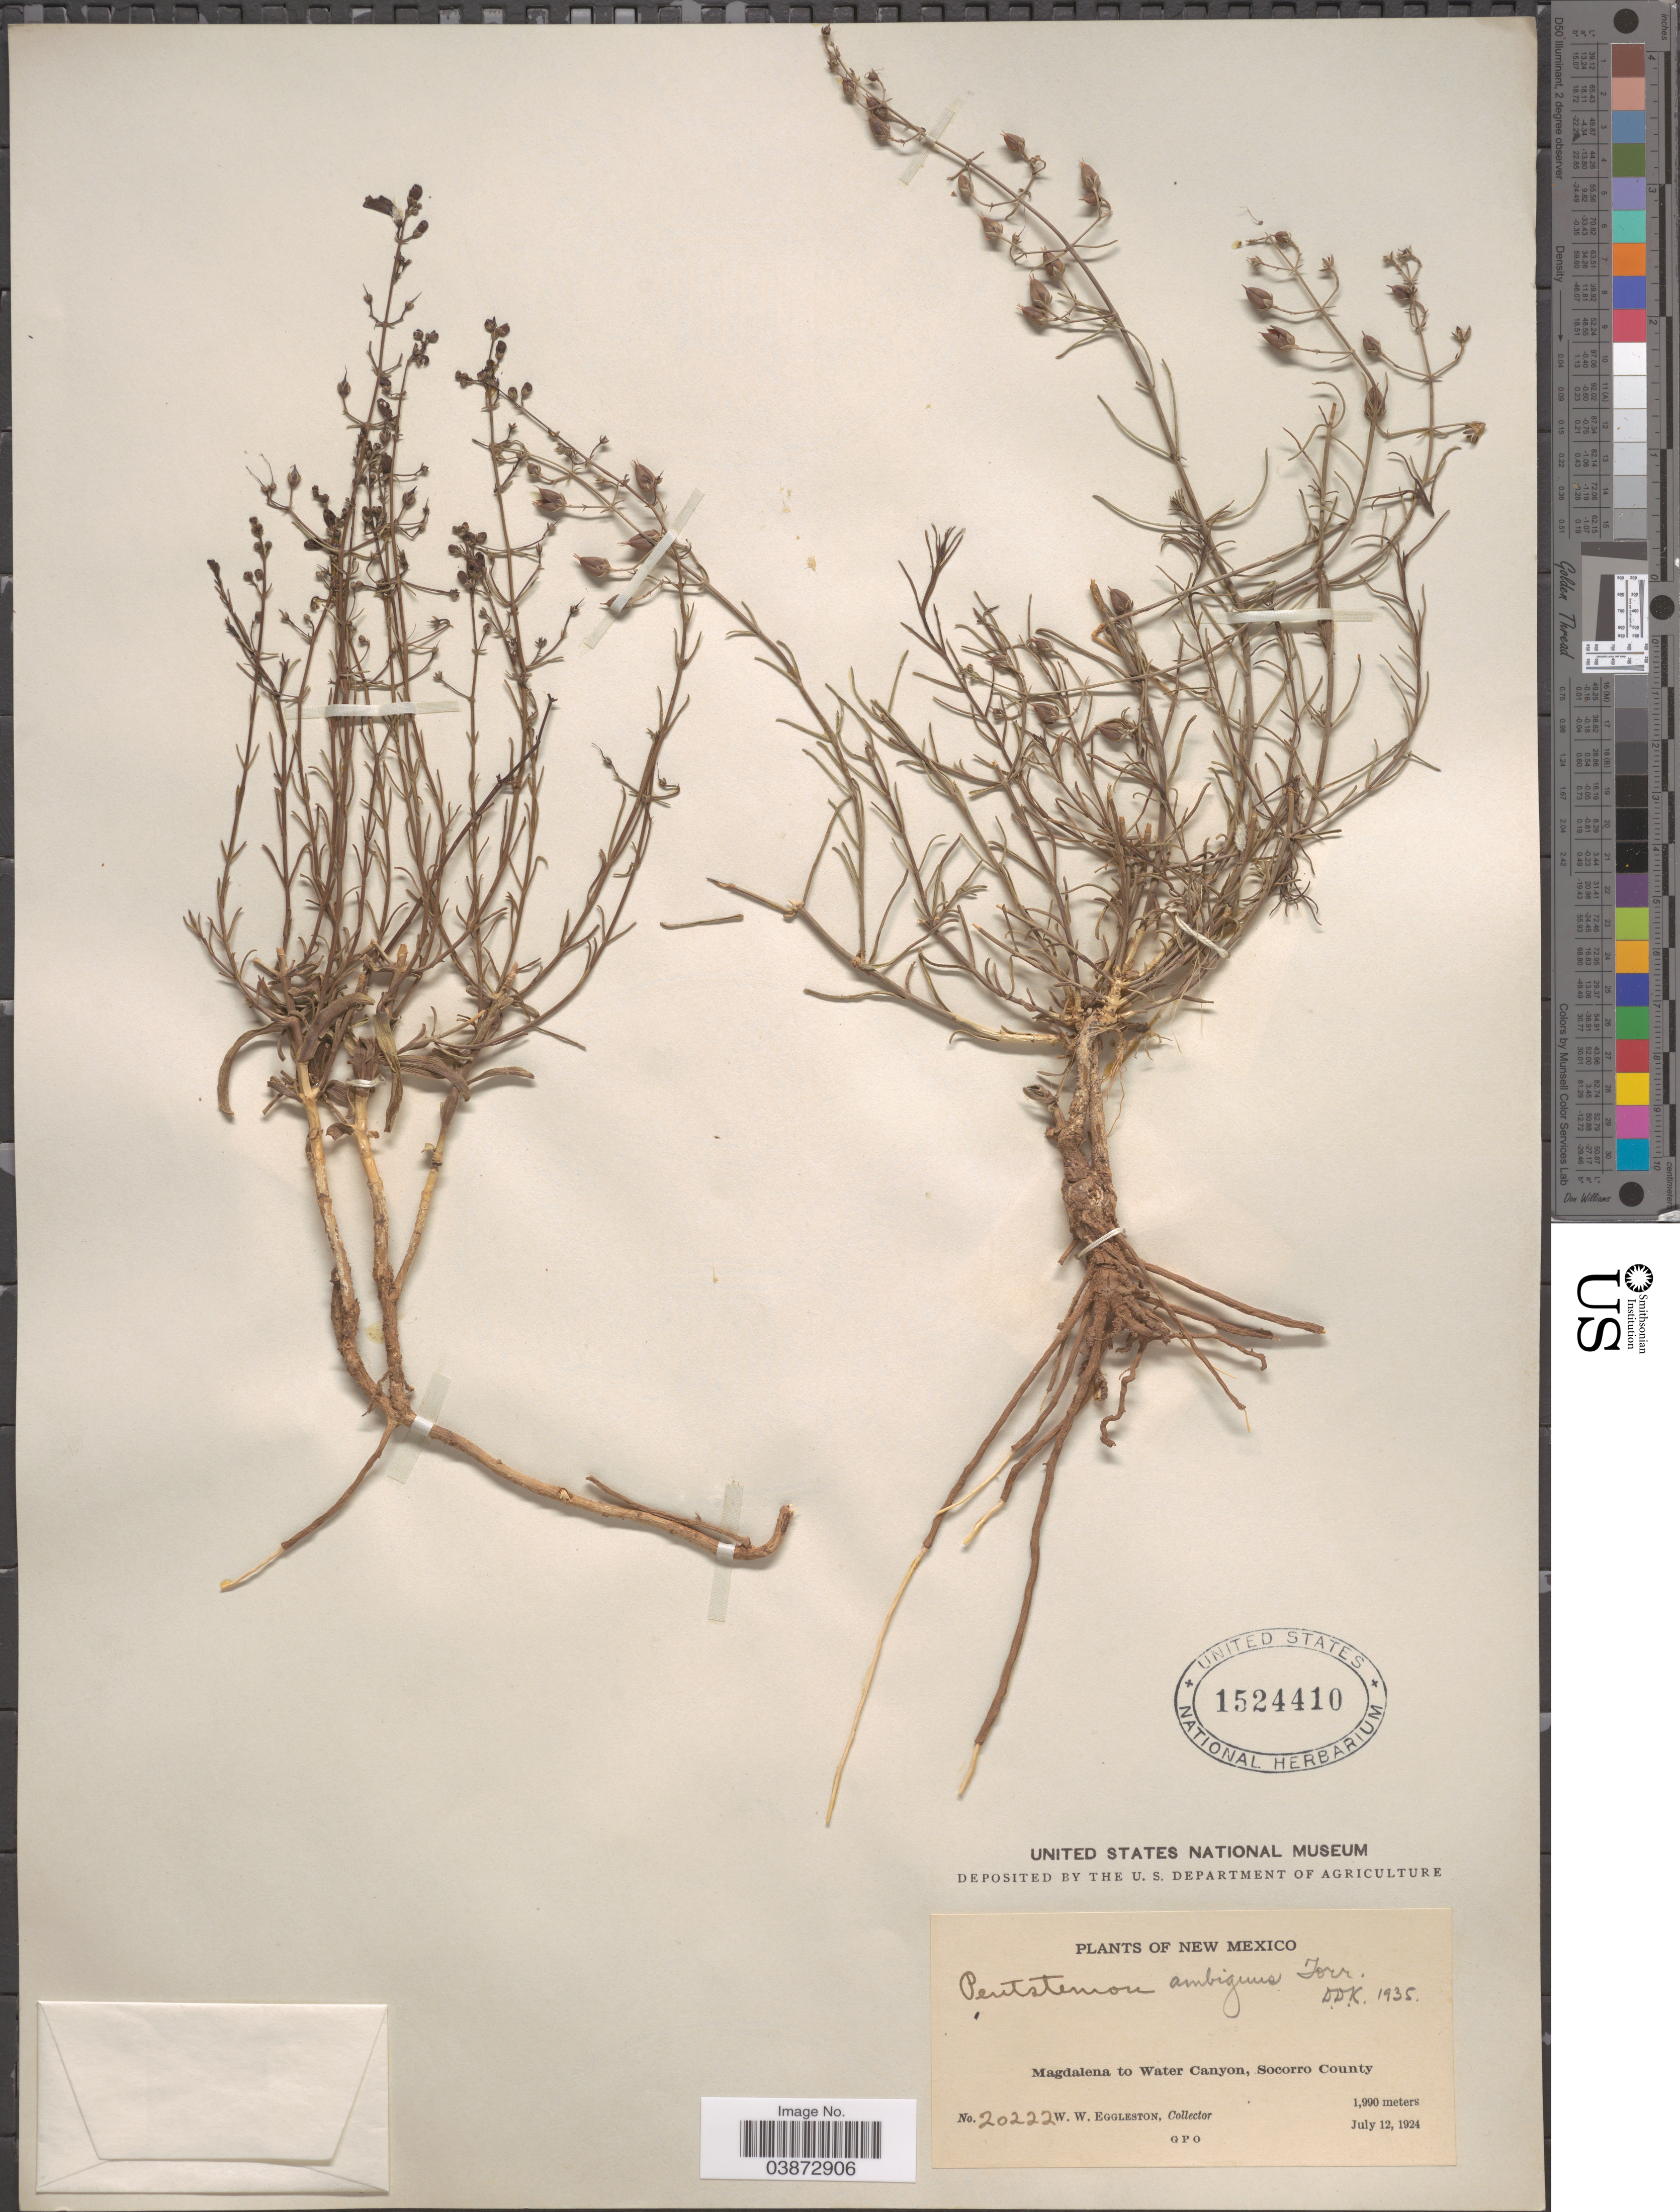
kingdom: Plantae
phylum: Tracheophyta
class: Magnoliopsida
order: Lamiales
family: Plantaginaceae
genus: Penstemon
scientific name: Penstemon ambiguus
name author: Torr.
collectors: W. W. Eggleston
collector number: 20222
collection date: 1924-07-12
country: United States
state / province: New Mexico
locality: Magdalena to Water Canyon, Socorro County.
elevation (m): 1990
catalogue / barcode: US 1524410